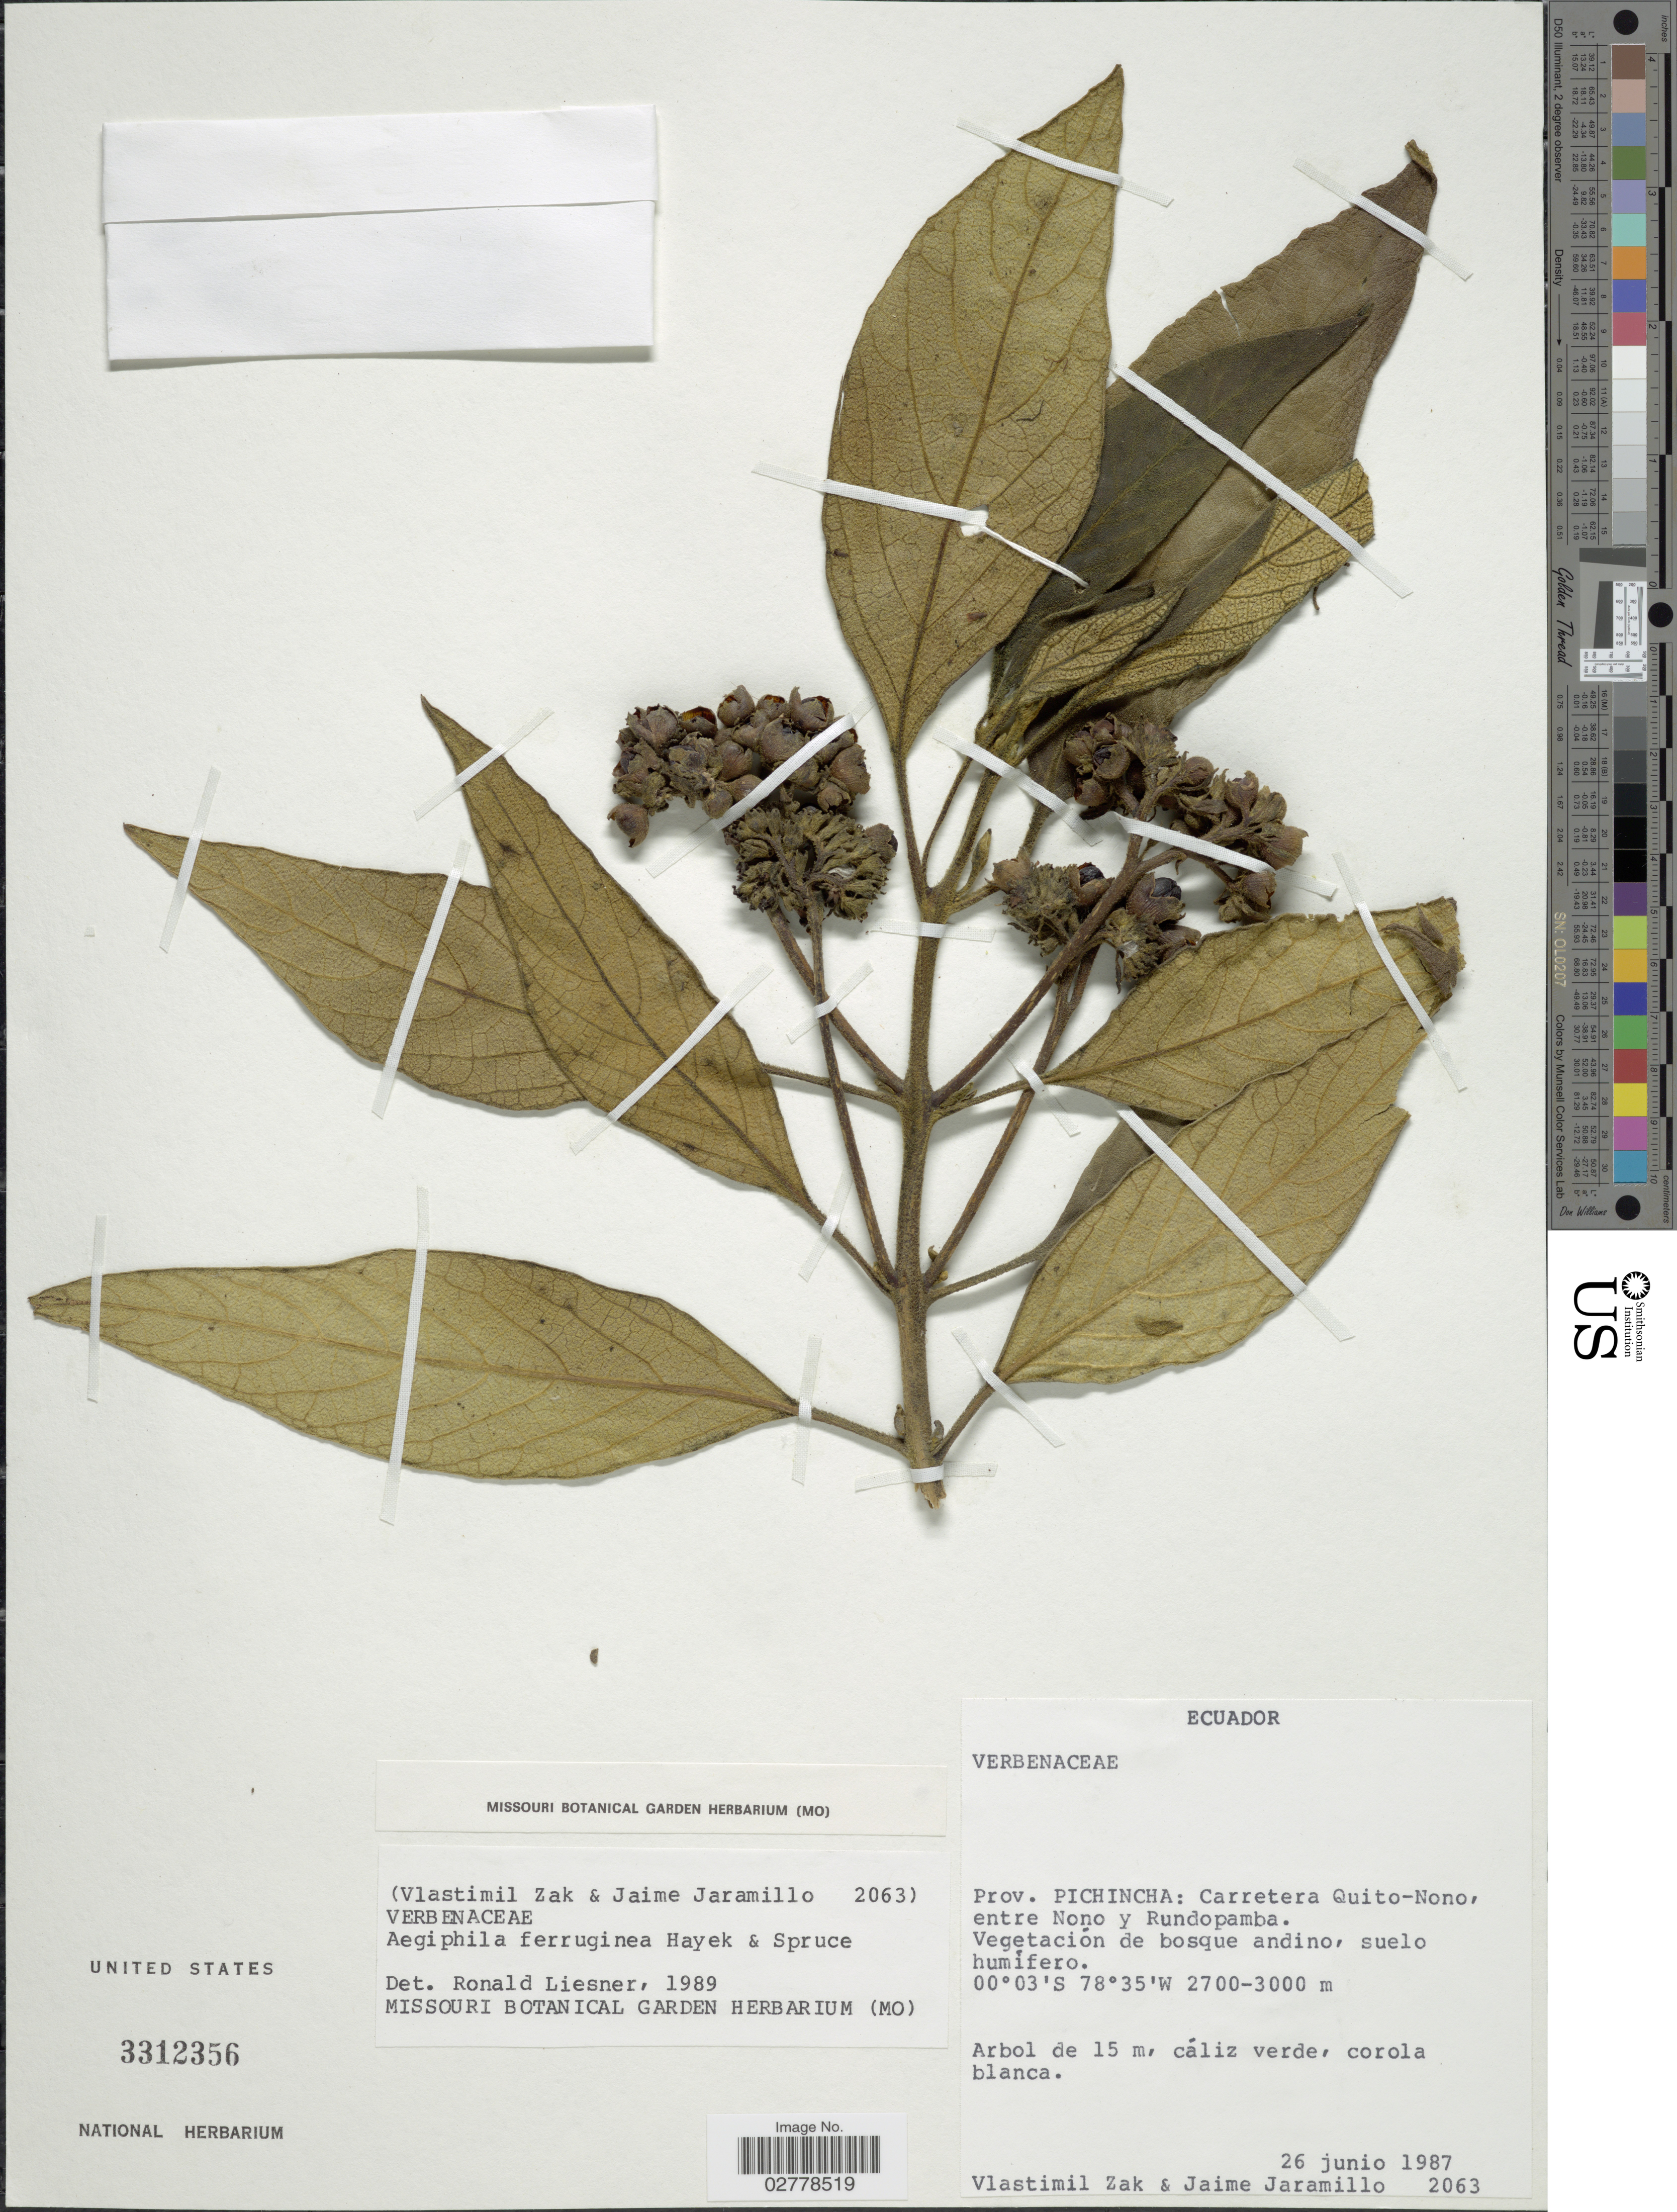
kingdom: Plantae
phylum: Tracheophyta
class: Magnoliopsida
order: Lamiales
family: Lamiaceae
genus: Aegiphila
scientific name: Aegiphila ferruginea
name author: Hayek & Spruce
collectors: V. Zak & J. Jaramillo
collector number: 2063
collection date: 1987-06-26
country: Ecuador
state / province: Pichincha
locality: Carretera Quito-Nono, entre Nono y Rundopamba.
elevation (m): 2700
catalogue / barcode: US 3312356